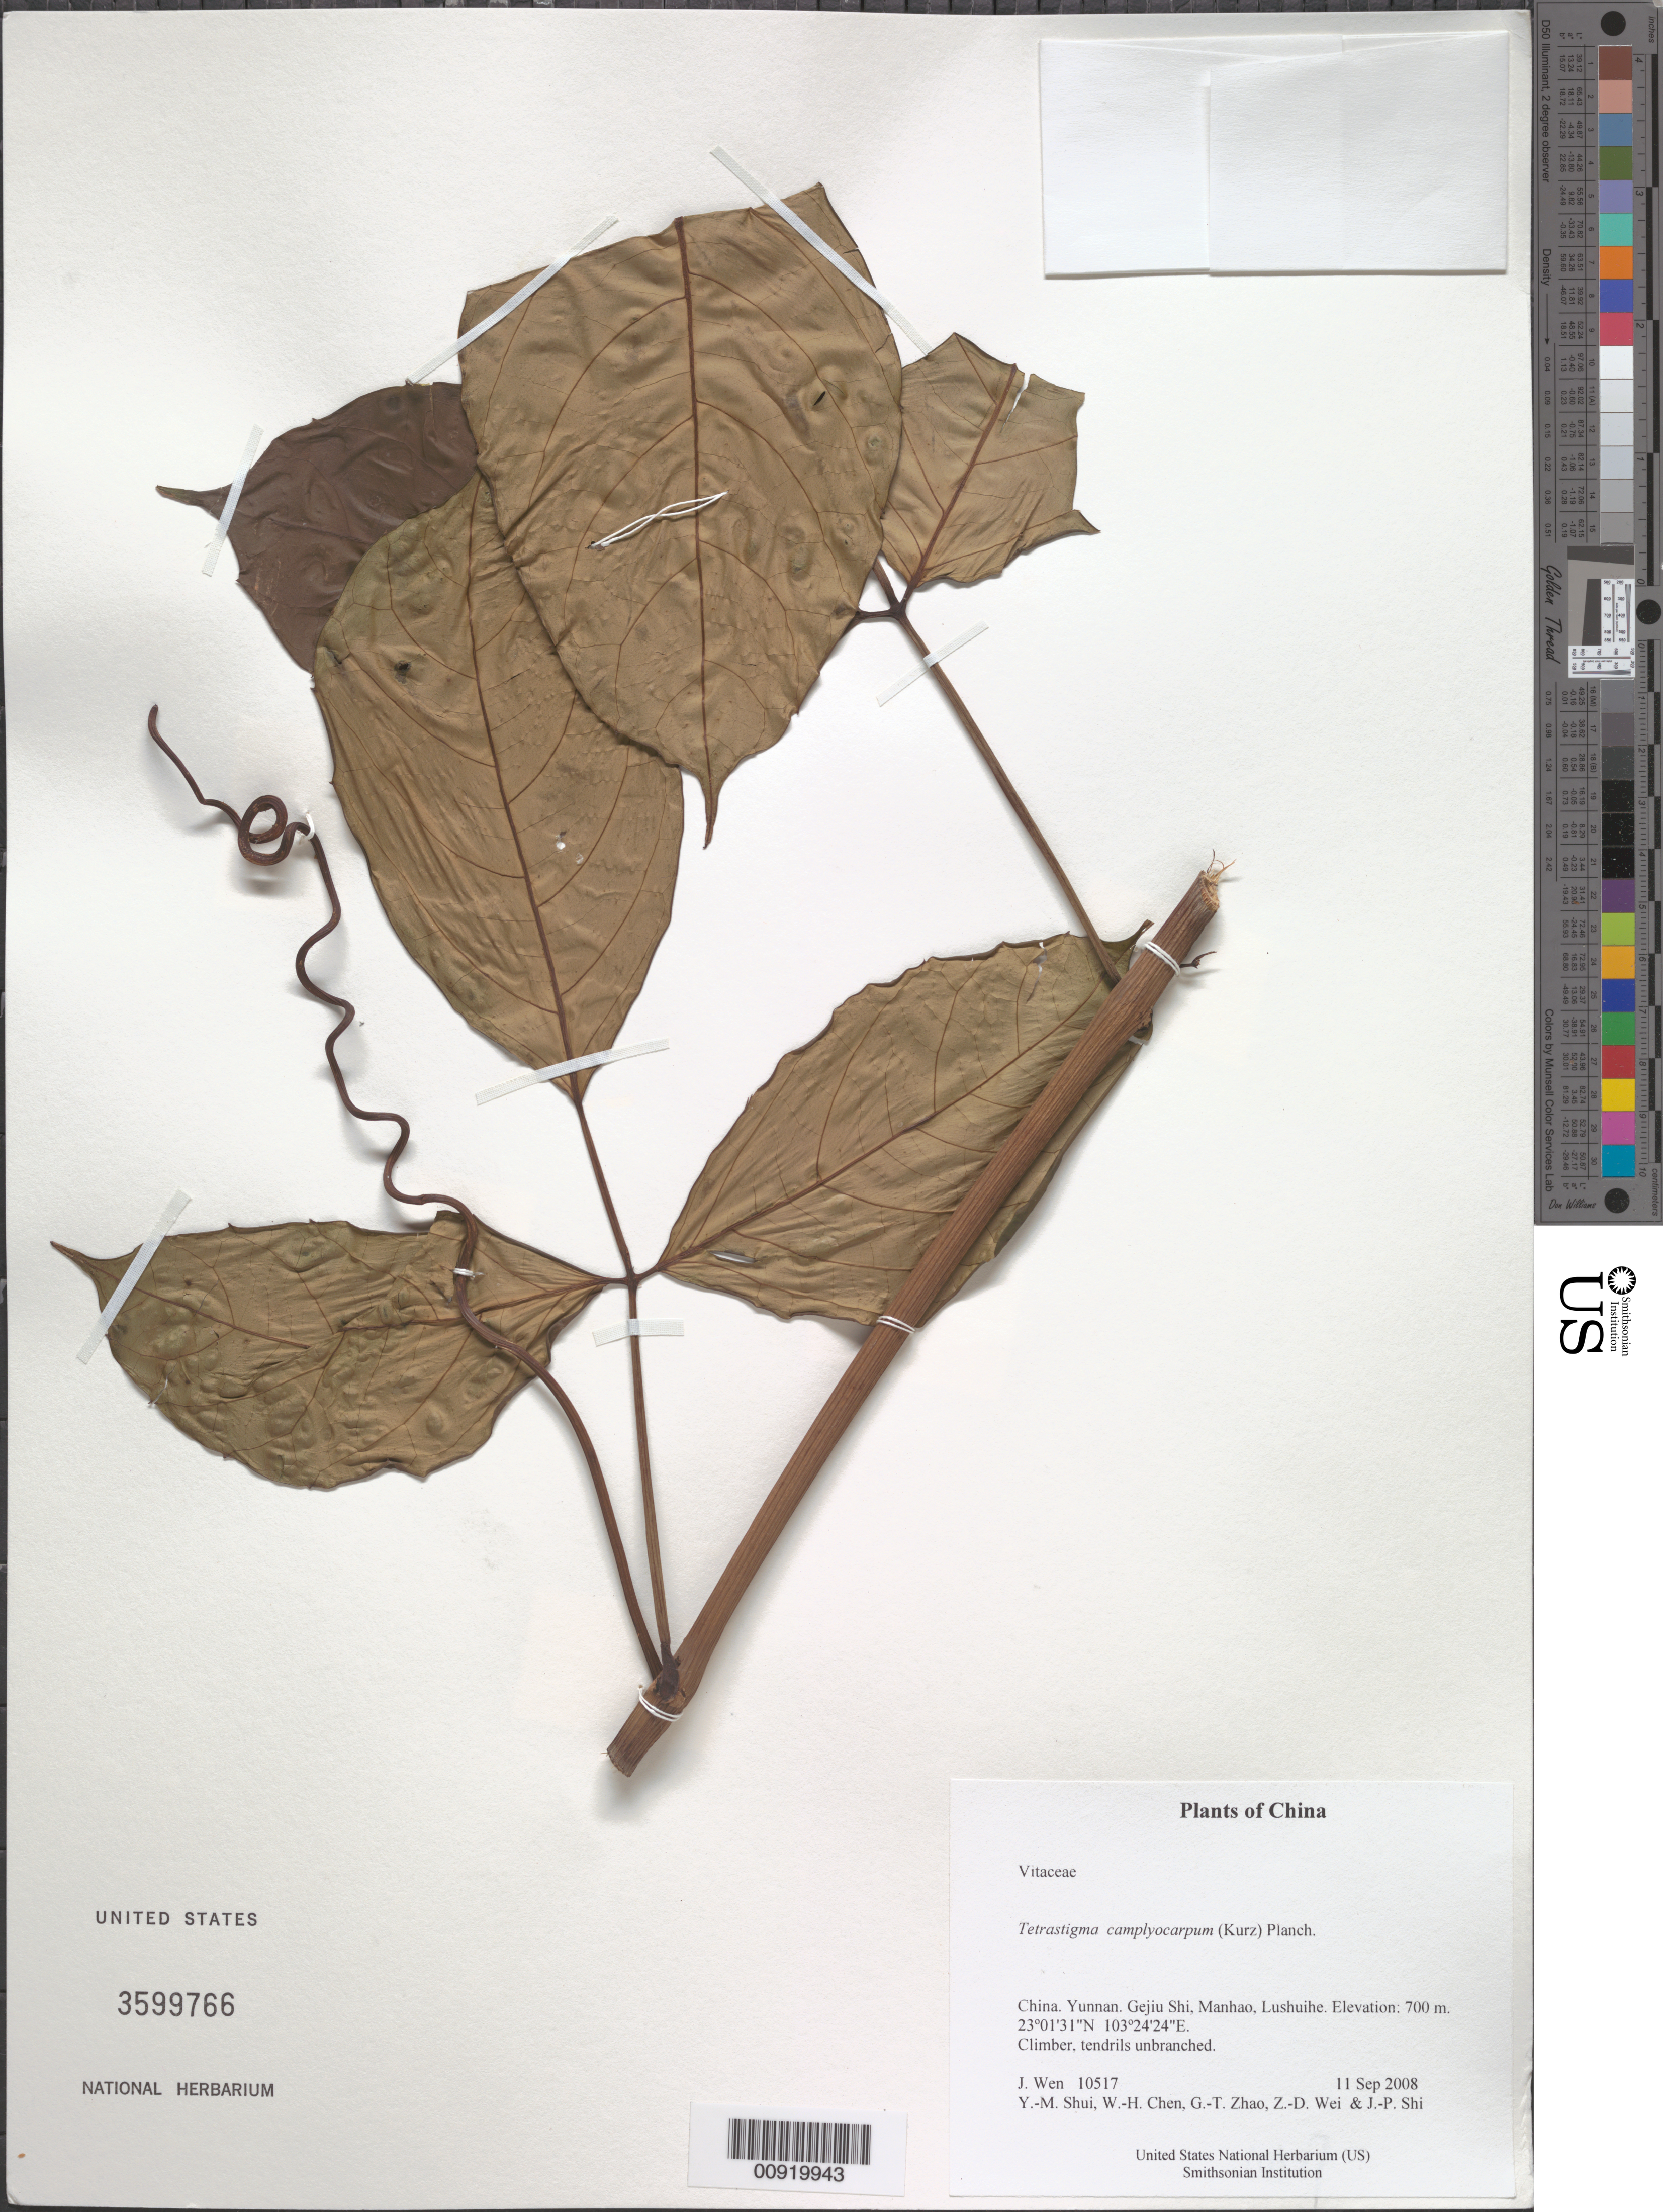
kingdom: Plantae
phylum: Tracheophyta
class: Magnoliopsida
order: Vitales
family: Vitaceae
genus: Tetrastigma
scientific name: Tetrastigma campylocarpum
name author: (Kurz) Planch.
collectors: J. Wen, Y. Shui, W. Chen, G. Zhao, Z. Wei & J. Shi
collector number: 10517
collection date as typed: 11 Sep 2008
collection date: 2008-09-11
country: China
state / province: Yunnan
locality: Gejiu Shi, Manhao, Lushuihe.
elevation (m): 700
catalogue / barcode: US 3599766